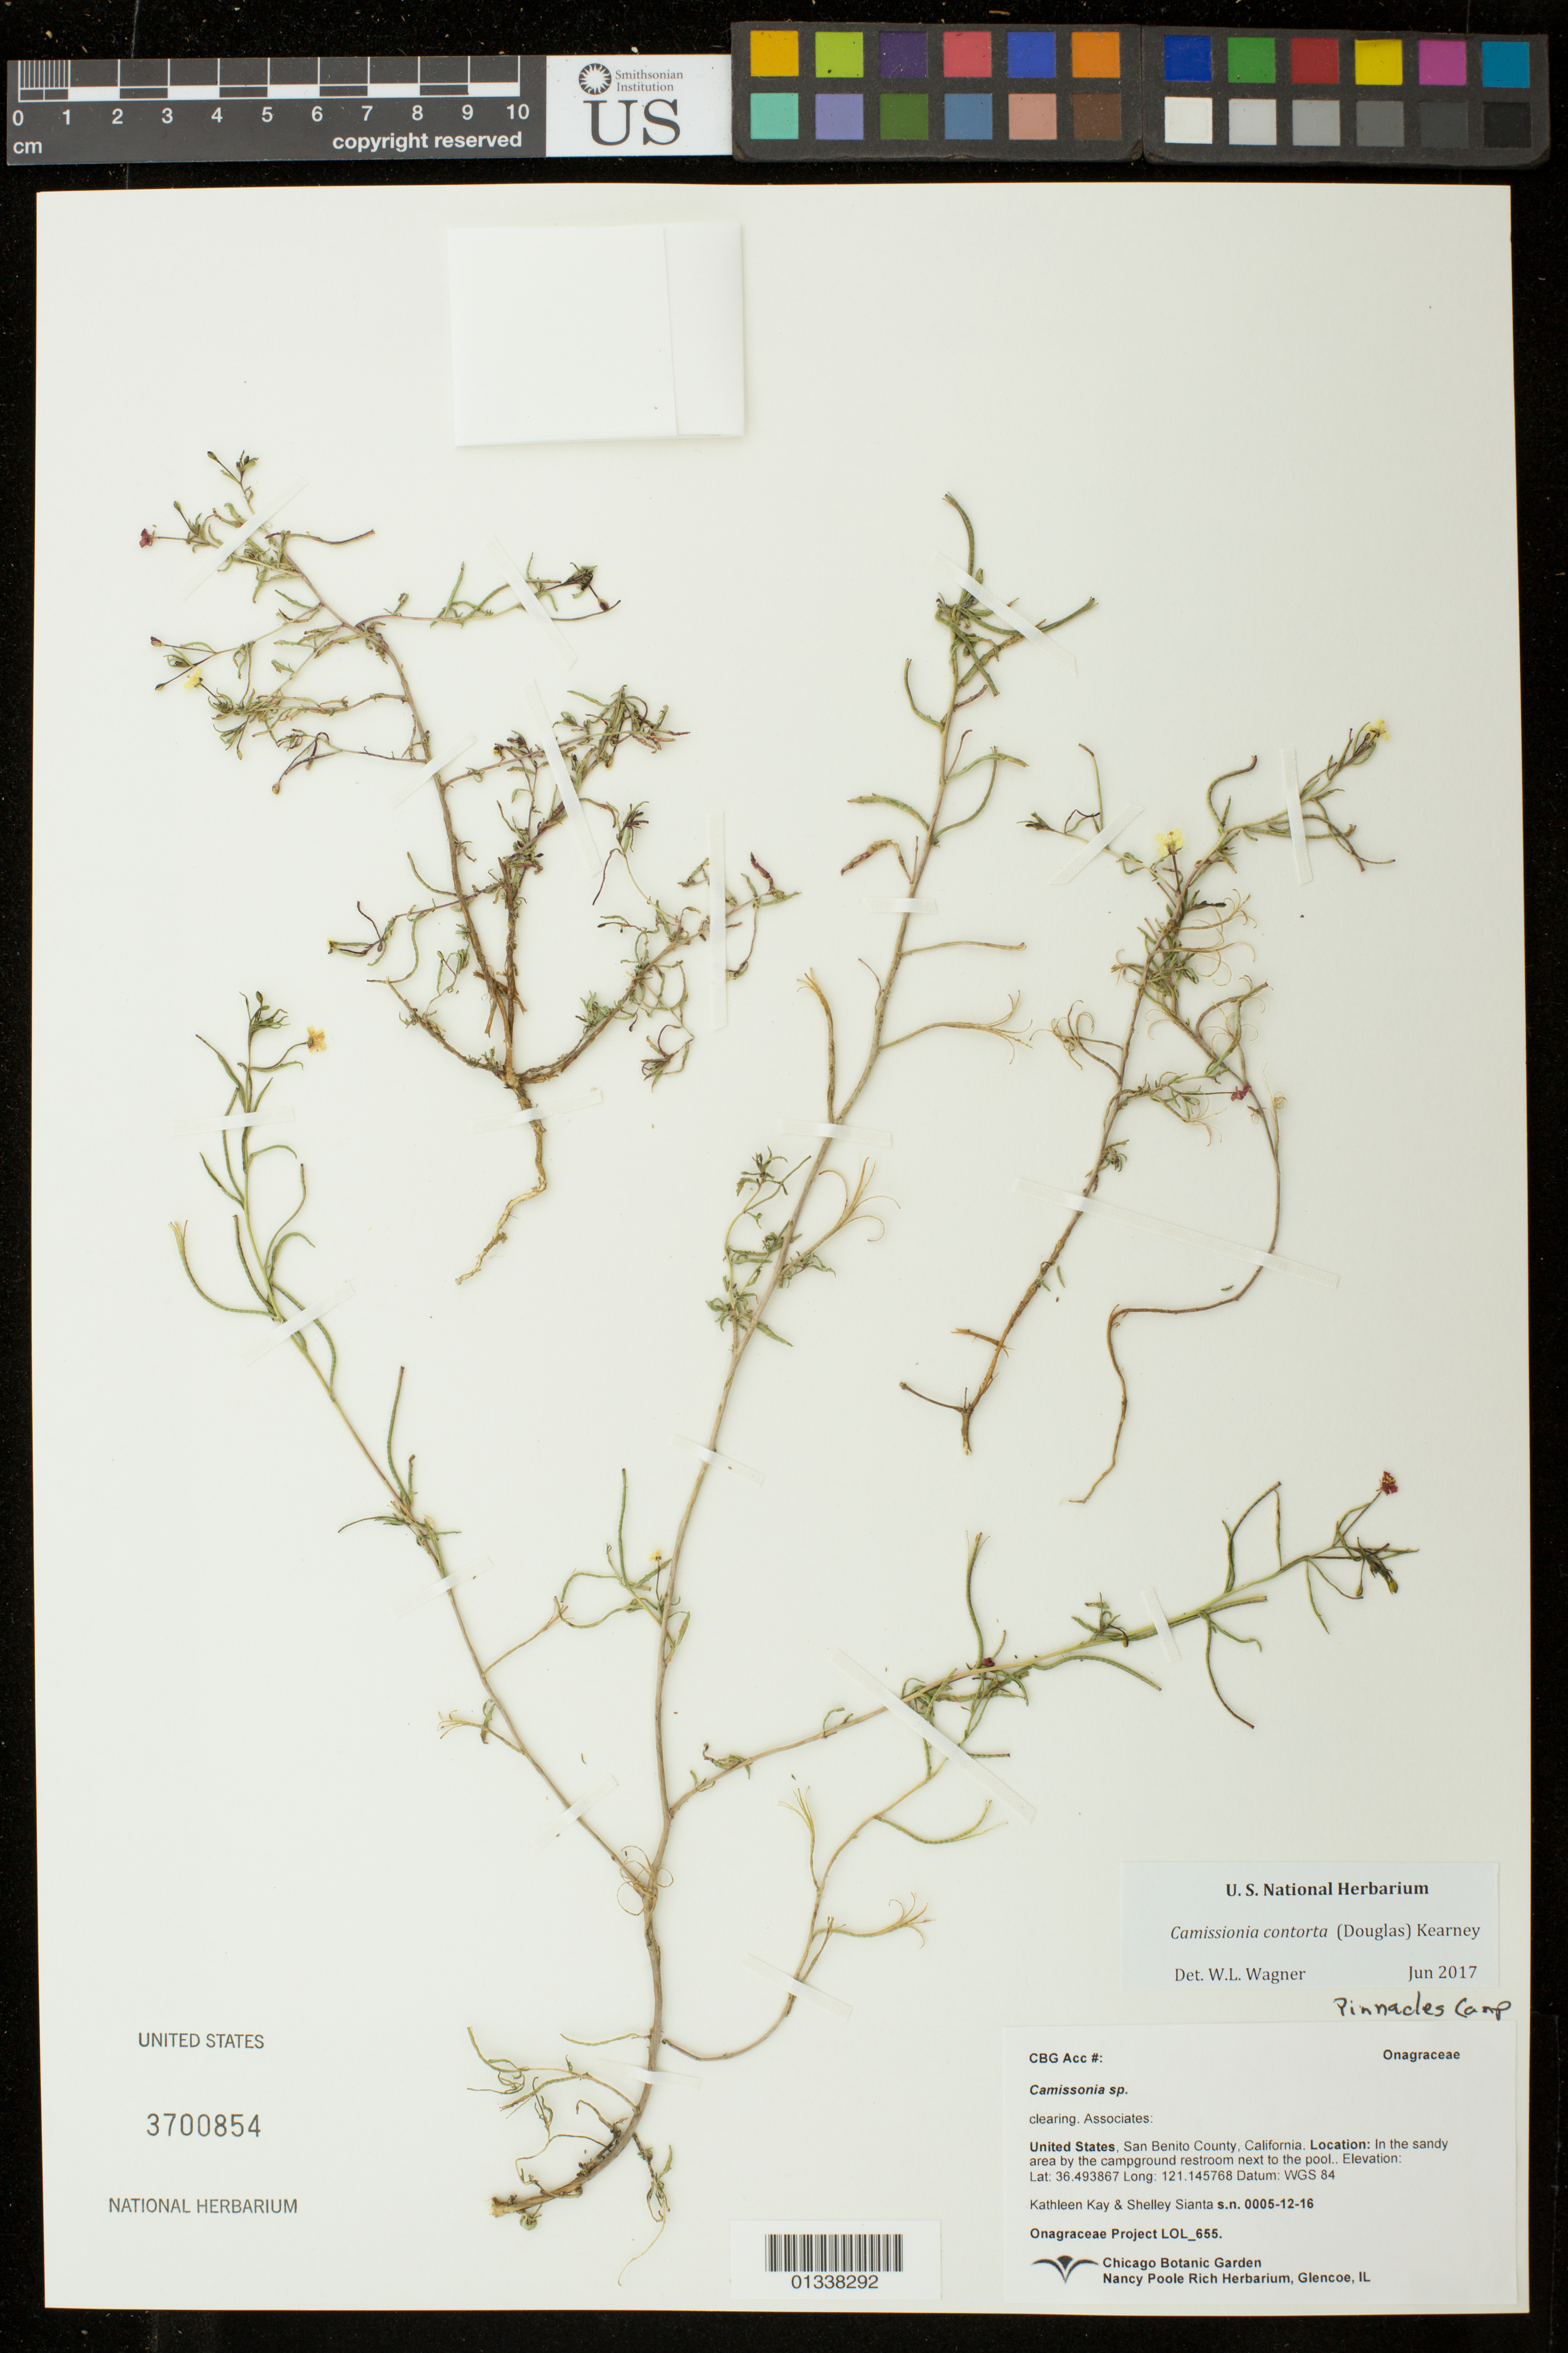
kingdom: Plantae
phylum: Tracheophyta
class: Magnoliopsida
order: Myrtales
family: Onagraceae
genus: Camissonia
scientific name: Camissonia contorta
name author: (Douglas) Kearney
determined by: Wagner, W. L., (BOT), Smithsonian Institution - National Museum of Natural History (UNITED STATES)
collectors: K. Kay & S. Sianta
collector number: LOL 655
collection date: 2016-05-12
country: United States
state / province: California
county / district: San Benito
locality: Pinnacles Campground, in the sandy area by the campground restroom next to the pool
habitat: clearing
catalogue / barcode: US 3700854